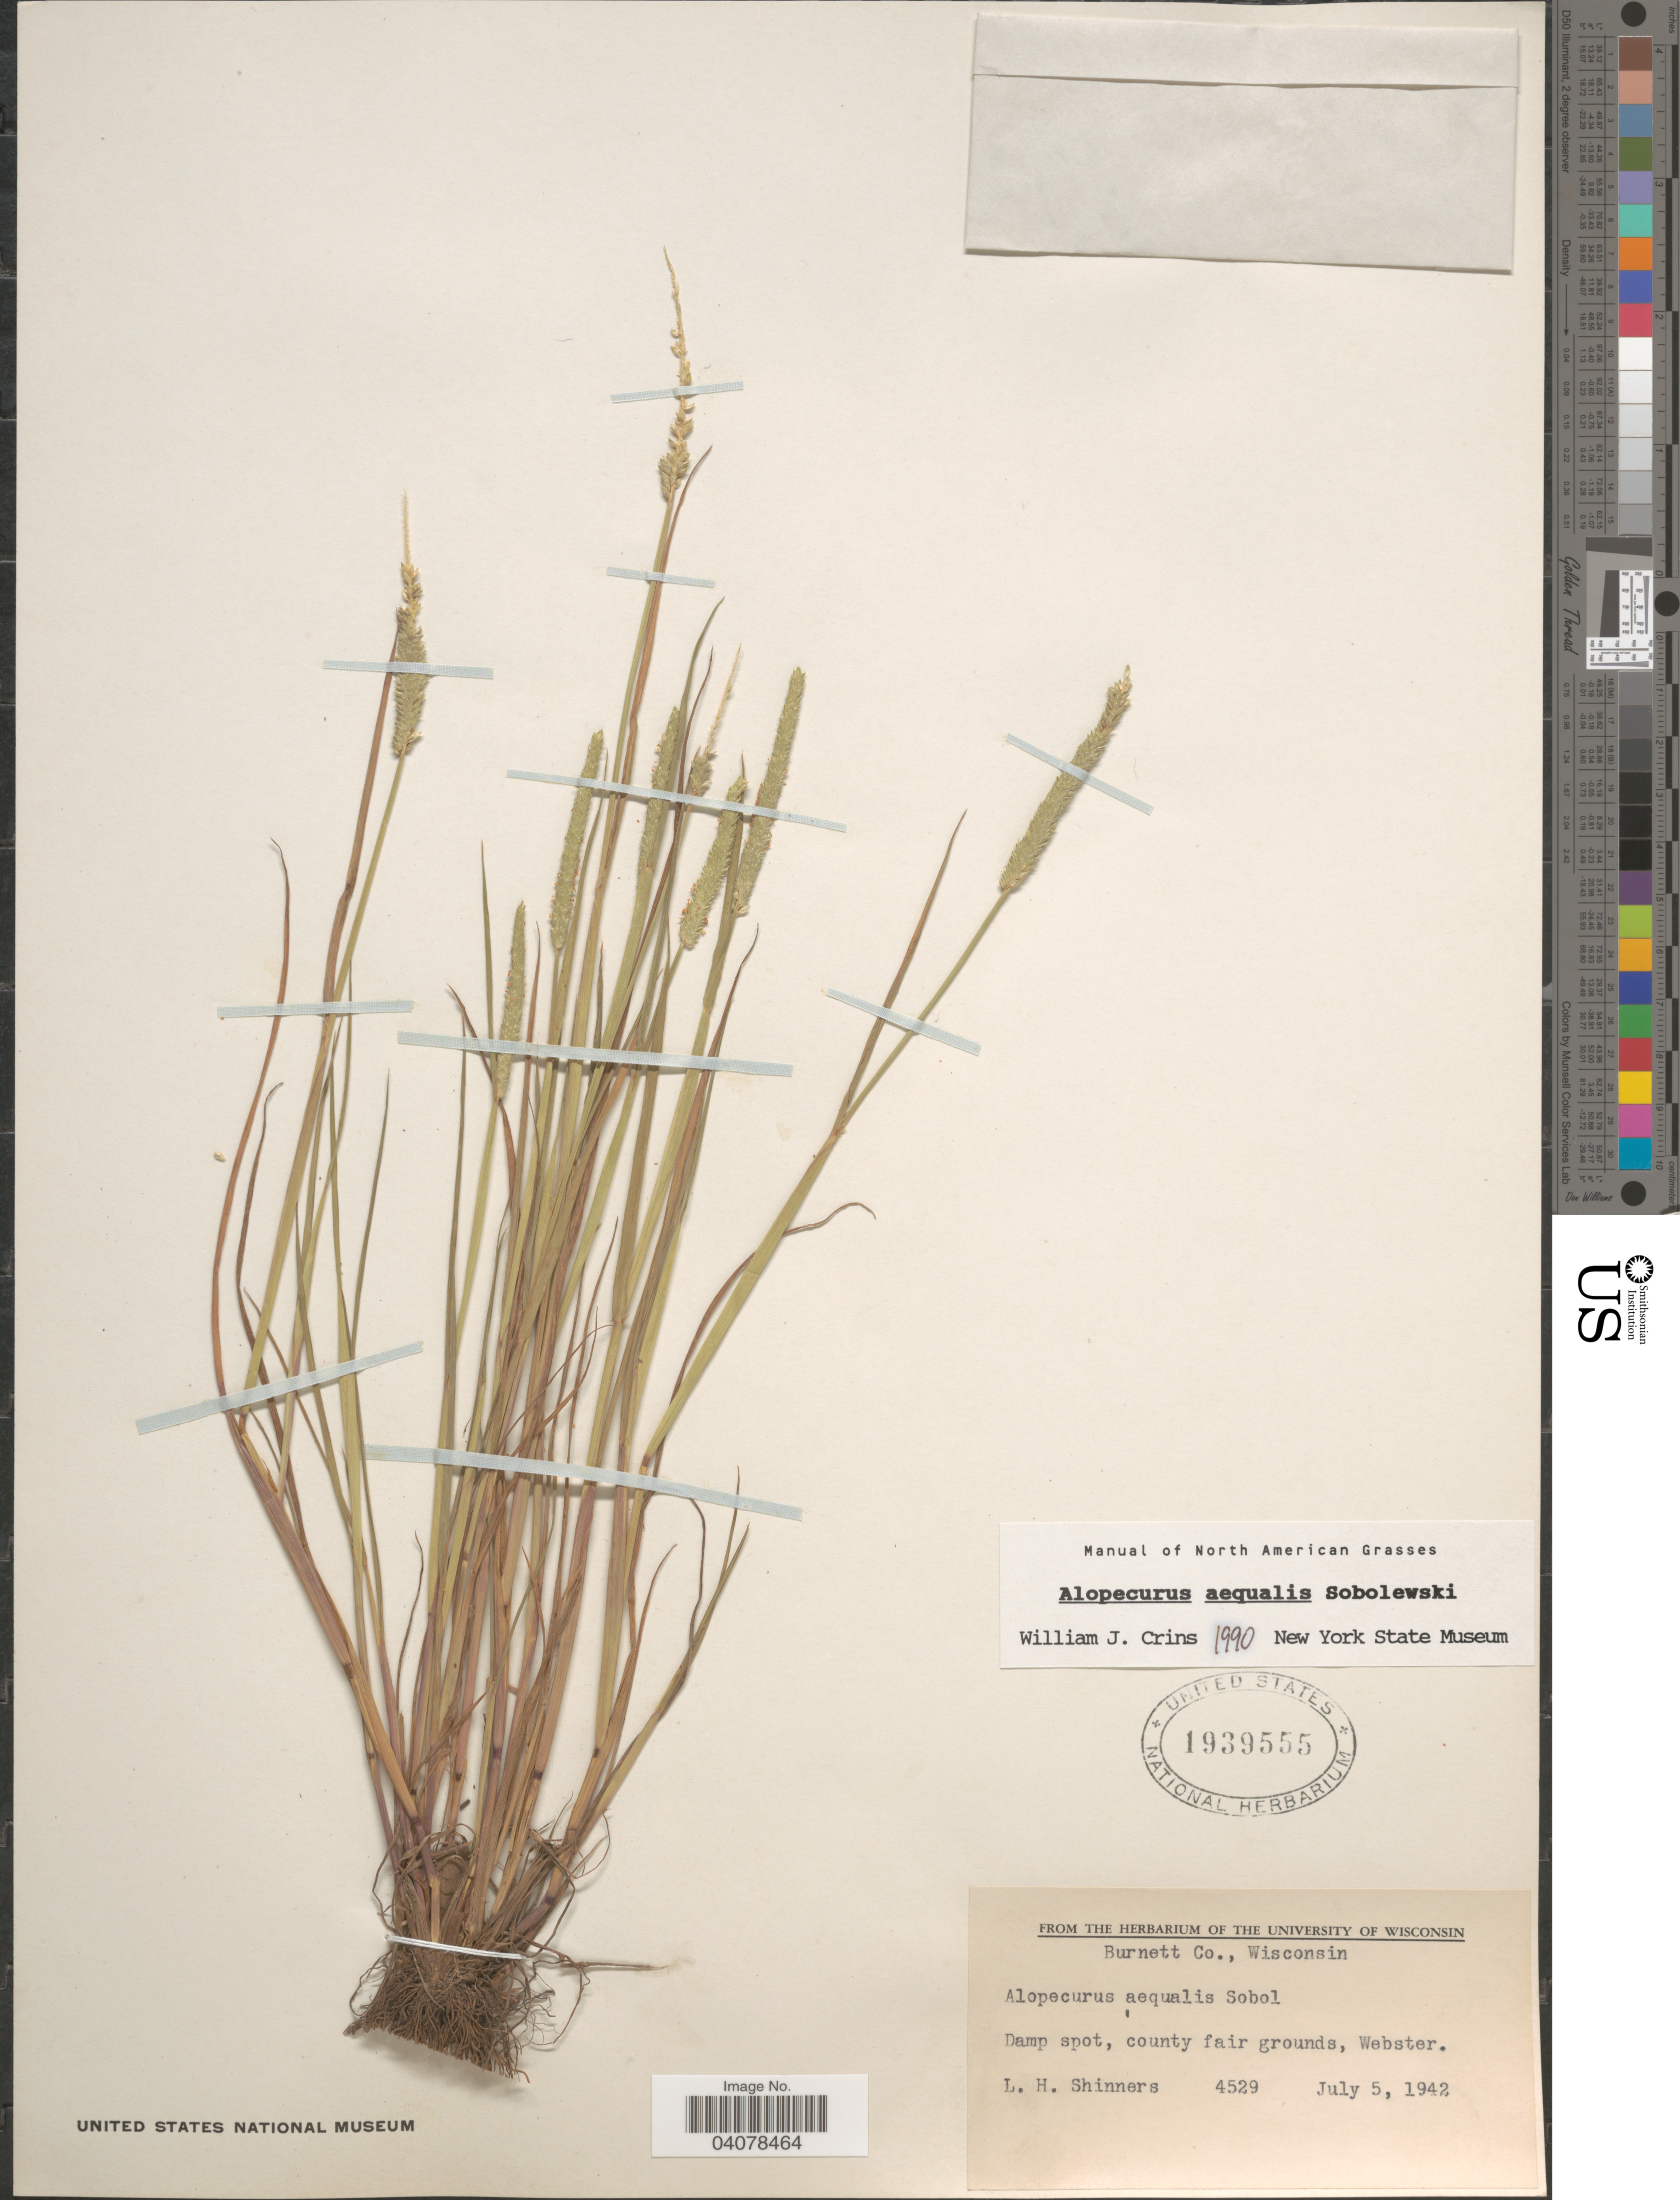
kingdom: Plantae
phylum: Tracheophyta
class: Liliopsida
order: Poales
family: Poaceae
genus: Alopecurus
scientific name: Alopecurus aequalis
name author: Sobol.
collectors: L. H. Shinners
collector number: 4529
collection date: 1942-07-05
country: United States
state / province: Wisconsin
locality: Burnett Co. Damp spot, county fair grounds, Webster.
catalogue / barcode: US 1939555